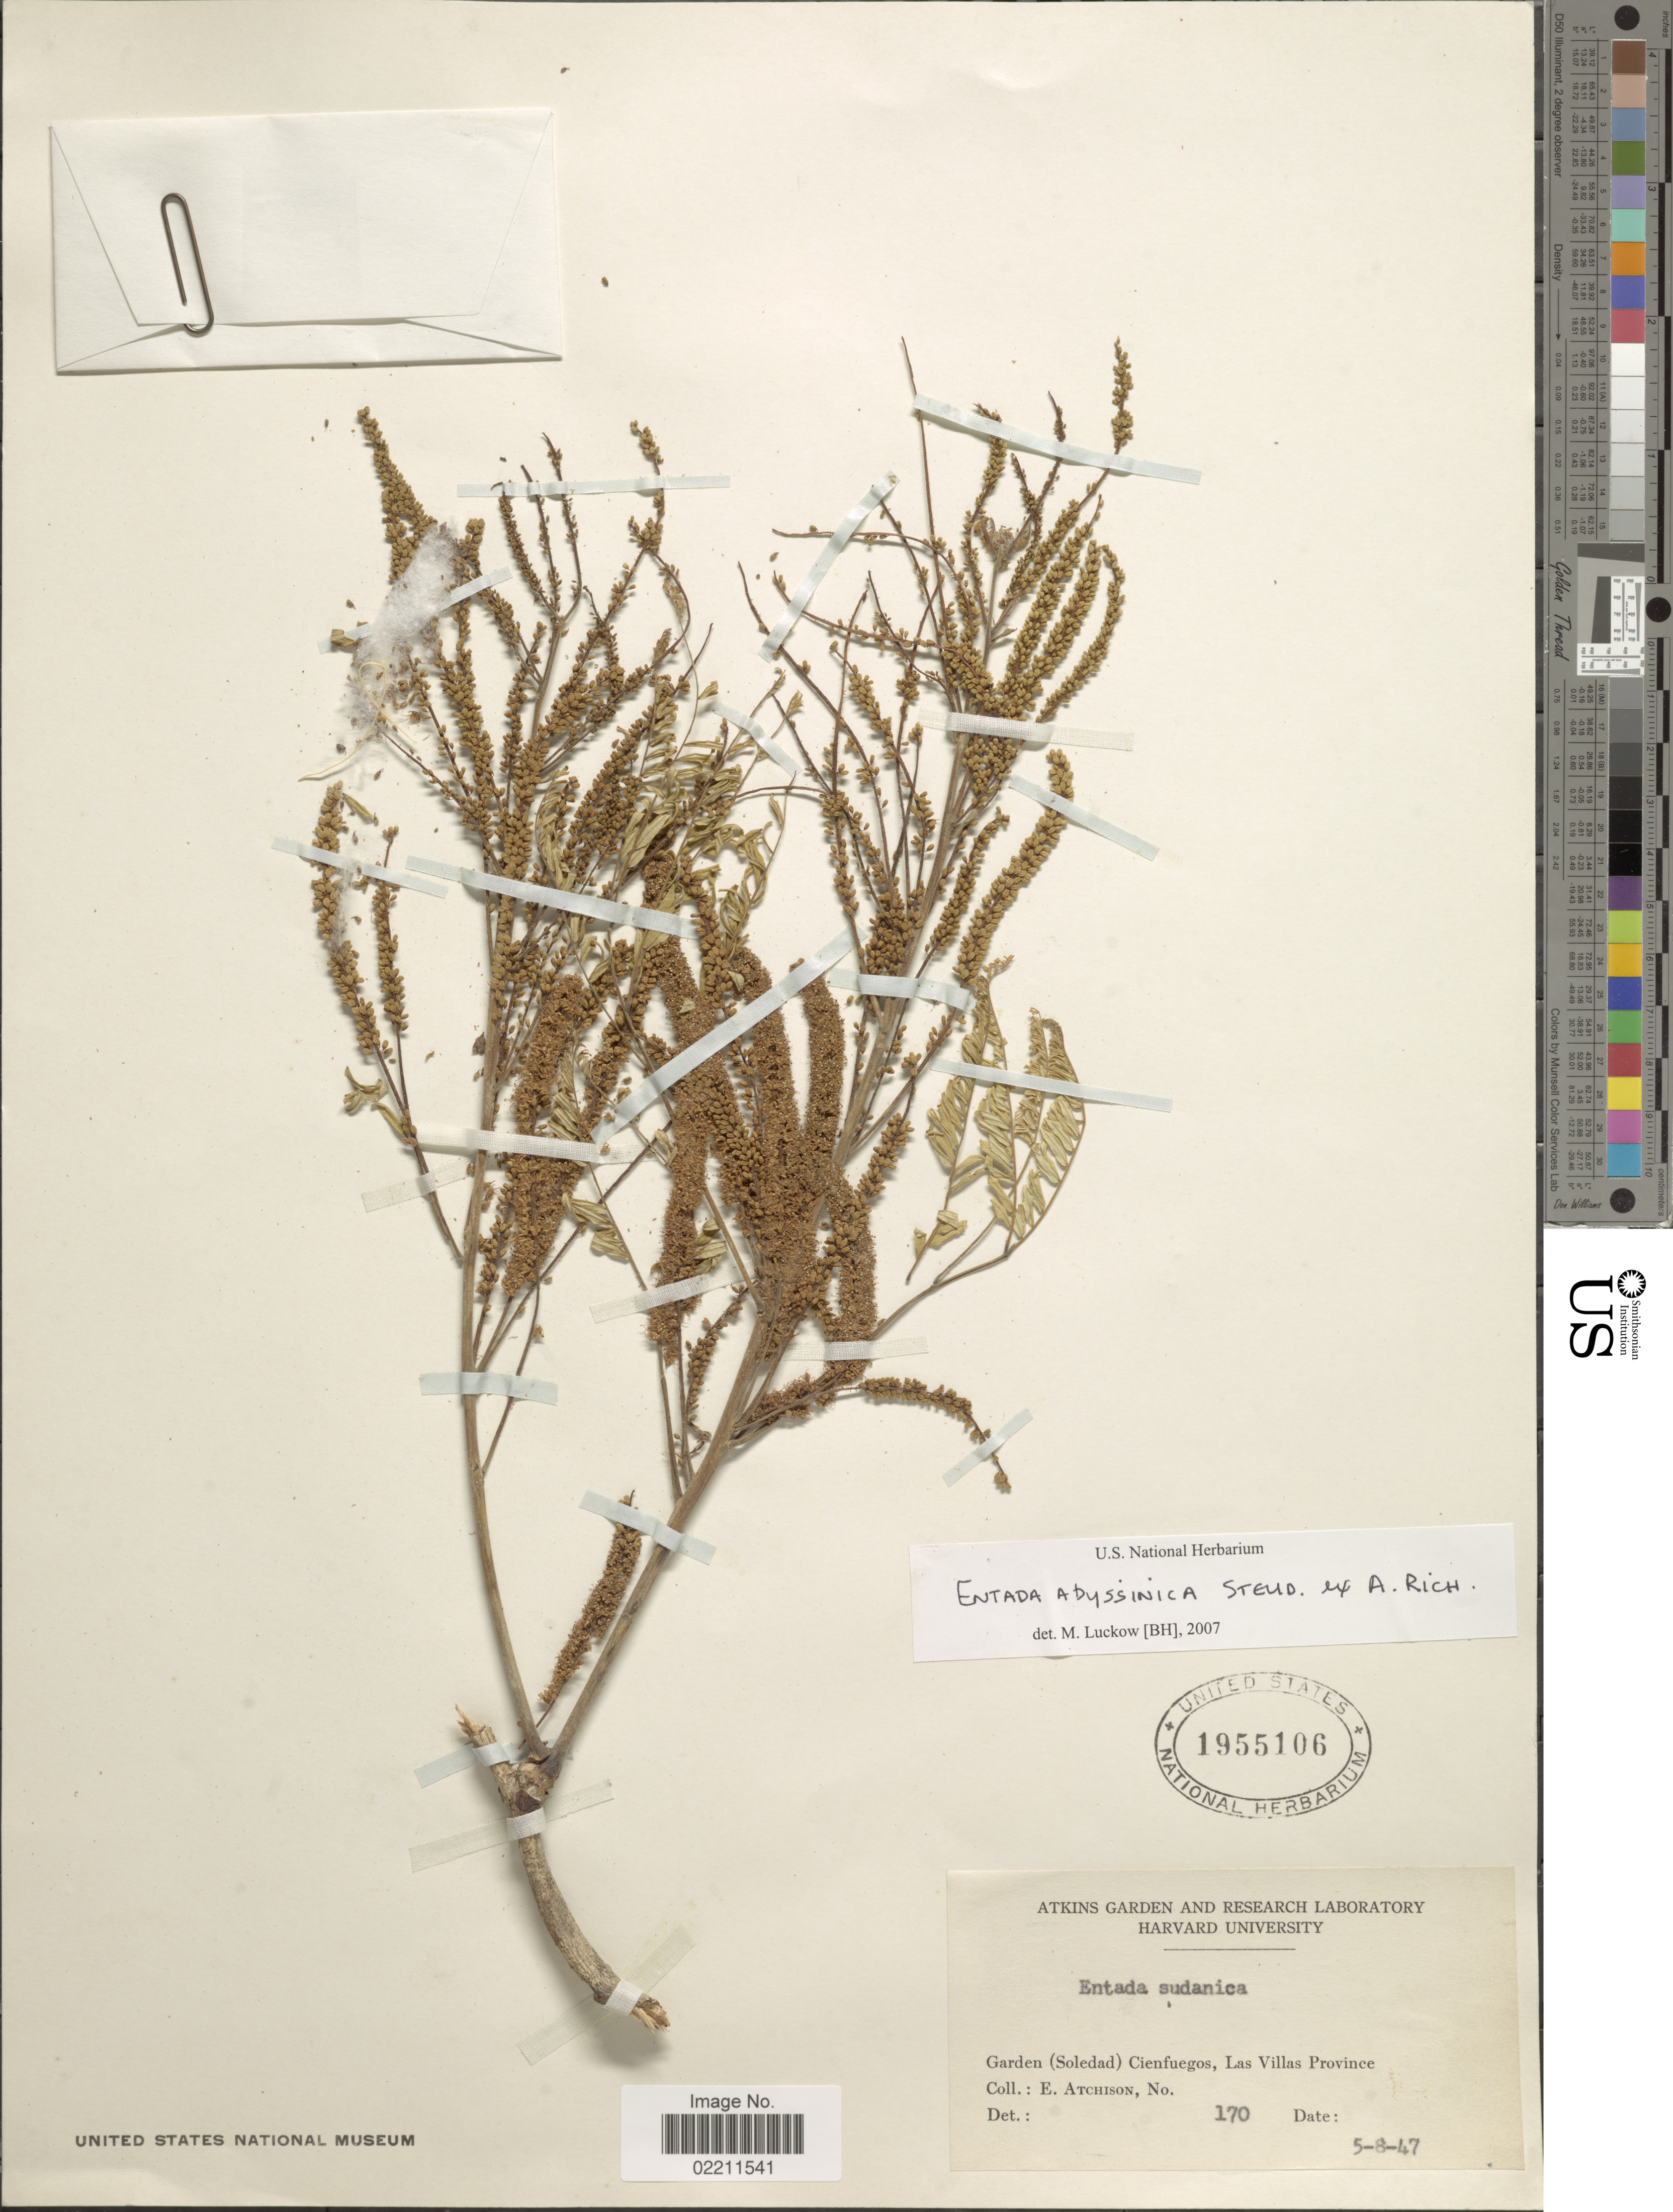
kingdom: Plantae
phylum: Tracheophyta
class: Magnoliopsida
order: Fabales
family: Fabaceae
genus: Entada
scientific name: Entada abyssinica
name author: Steud. ex A. Rich.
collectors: E. Atchison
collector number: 170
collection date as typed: Transcribed d/m/y: 5/8/47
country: Cuba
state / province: Las Villas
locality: Garden (Soledad) Cienfuegos, Las Villas Province.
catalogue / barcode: US 1955106